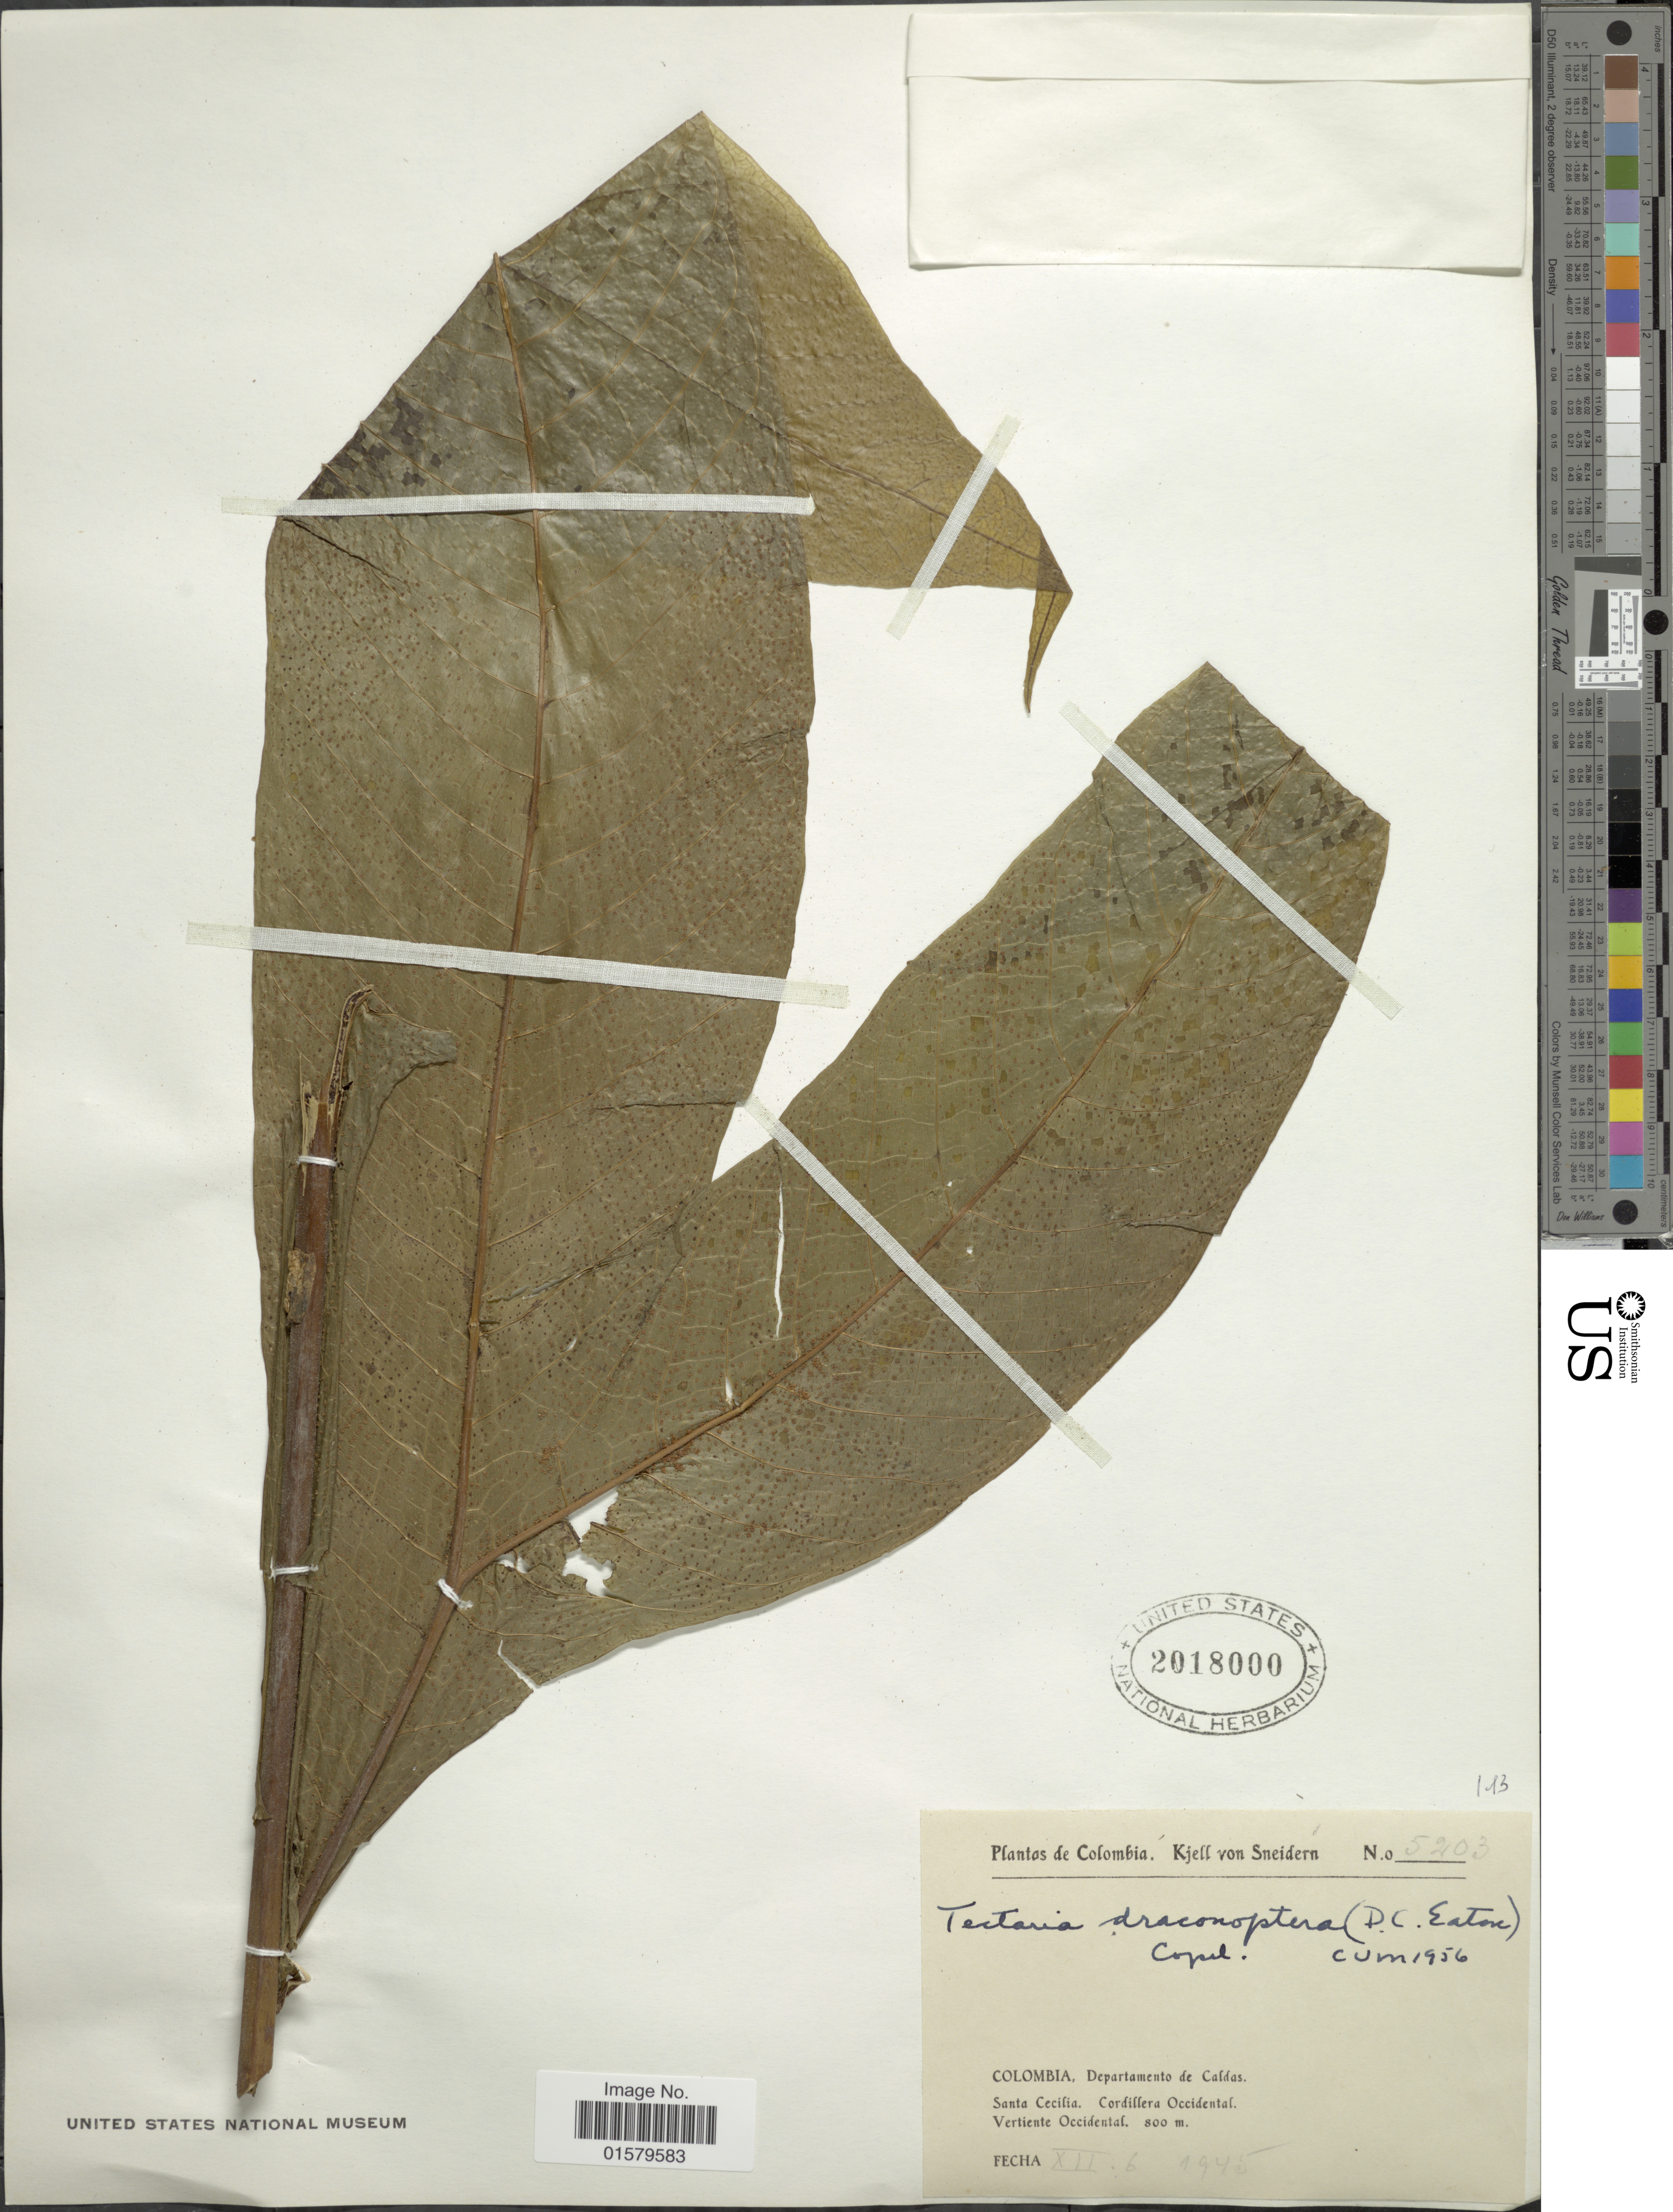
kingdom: Plantae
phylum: Tracheophyta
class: Polypodiopsida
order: Polypodiales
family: Tectariaceae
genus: Tectaria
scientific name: Tectaria draconoptera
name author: (D.C. Eaton) Copel.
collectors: K. von Sneidern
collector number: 5203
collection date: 1945-12-06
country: Colombia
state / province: Caldas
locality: Santa Cecilia. Cordillera Occidental, Vertiente Occidental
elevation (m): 800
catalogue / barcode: US 2018000